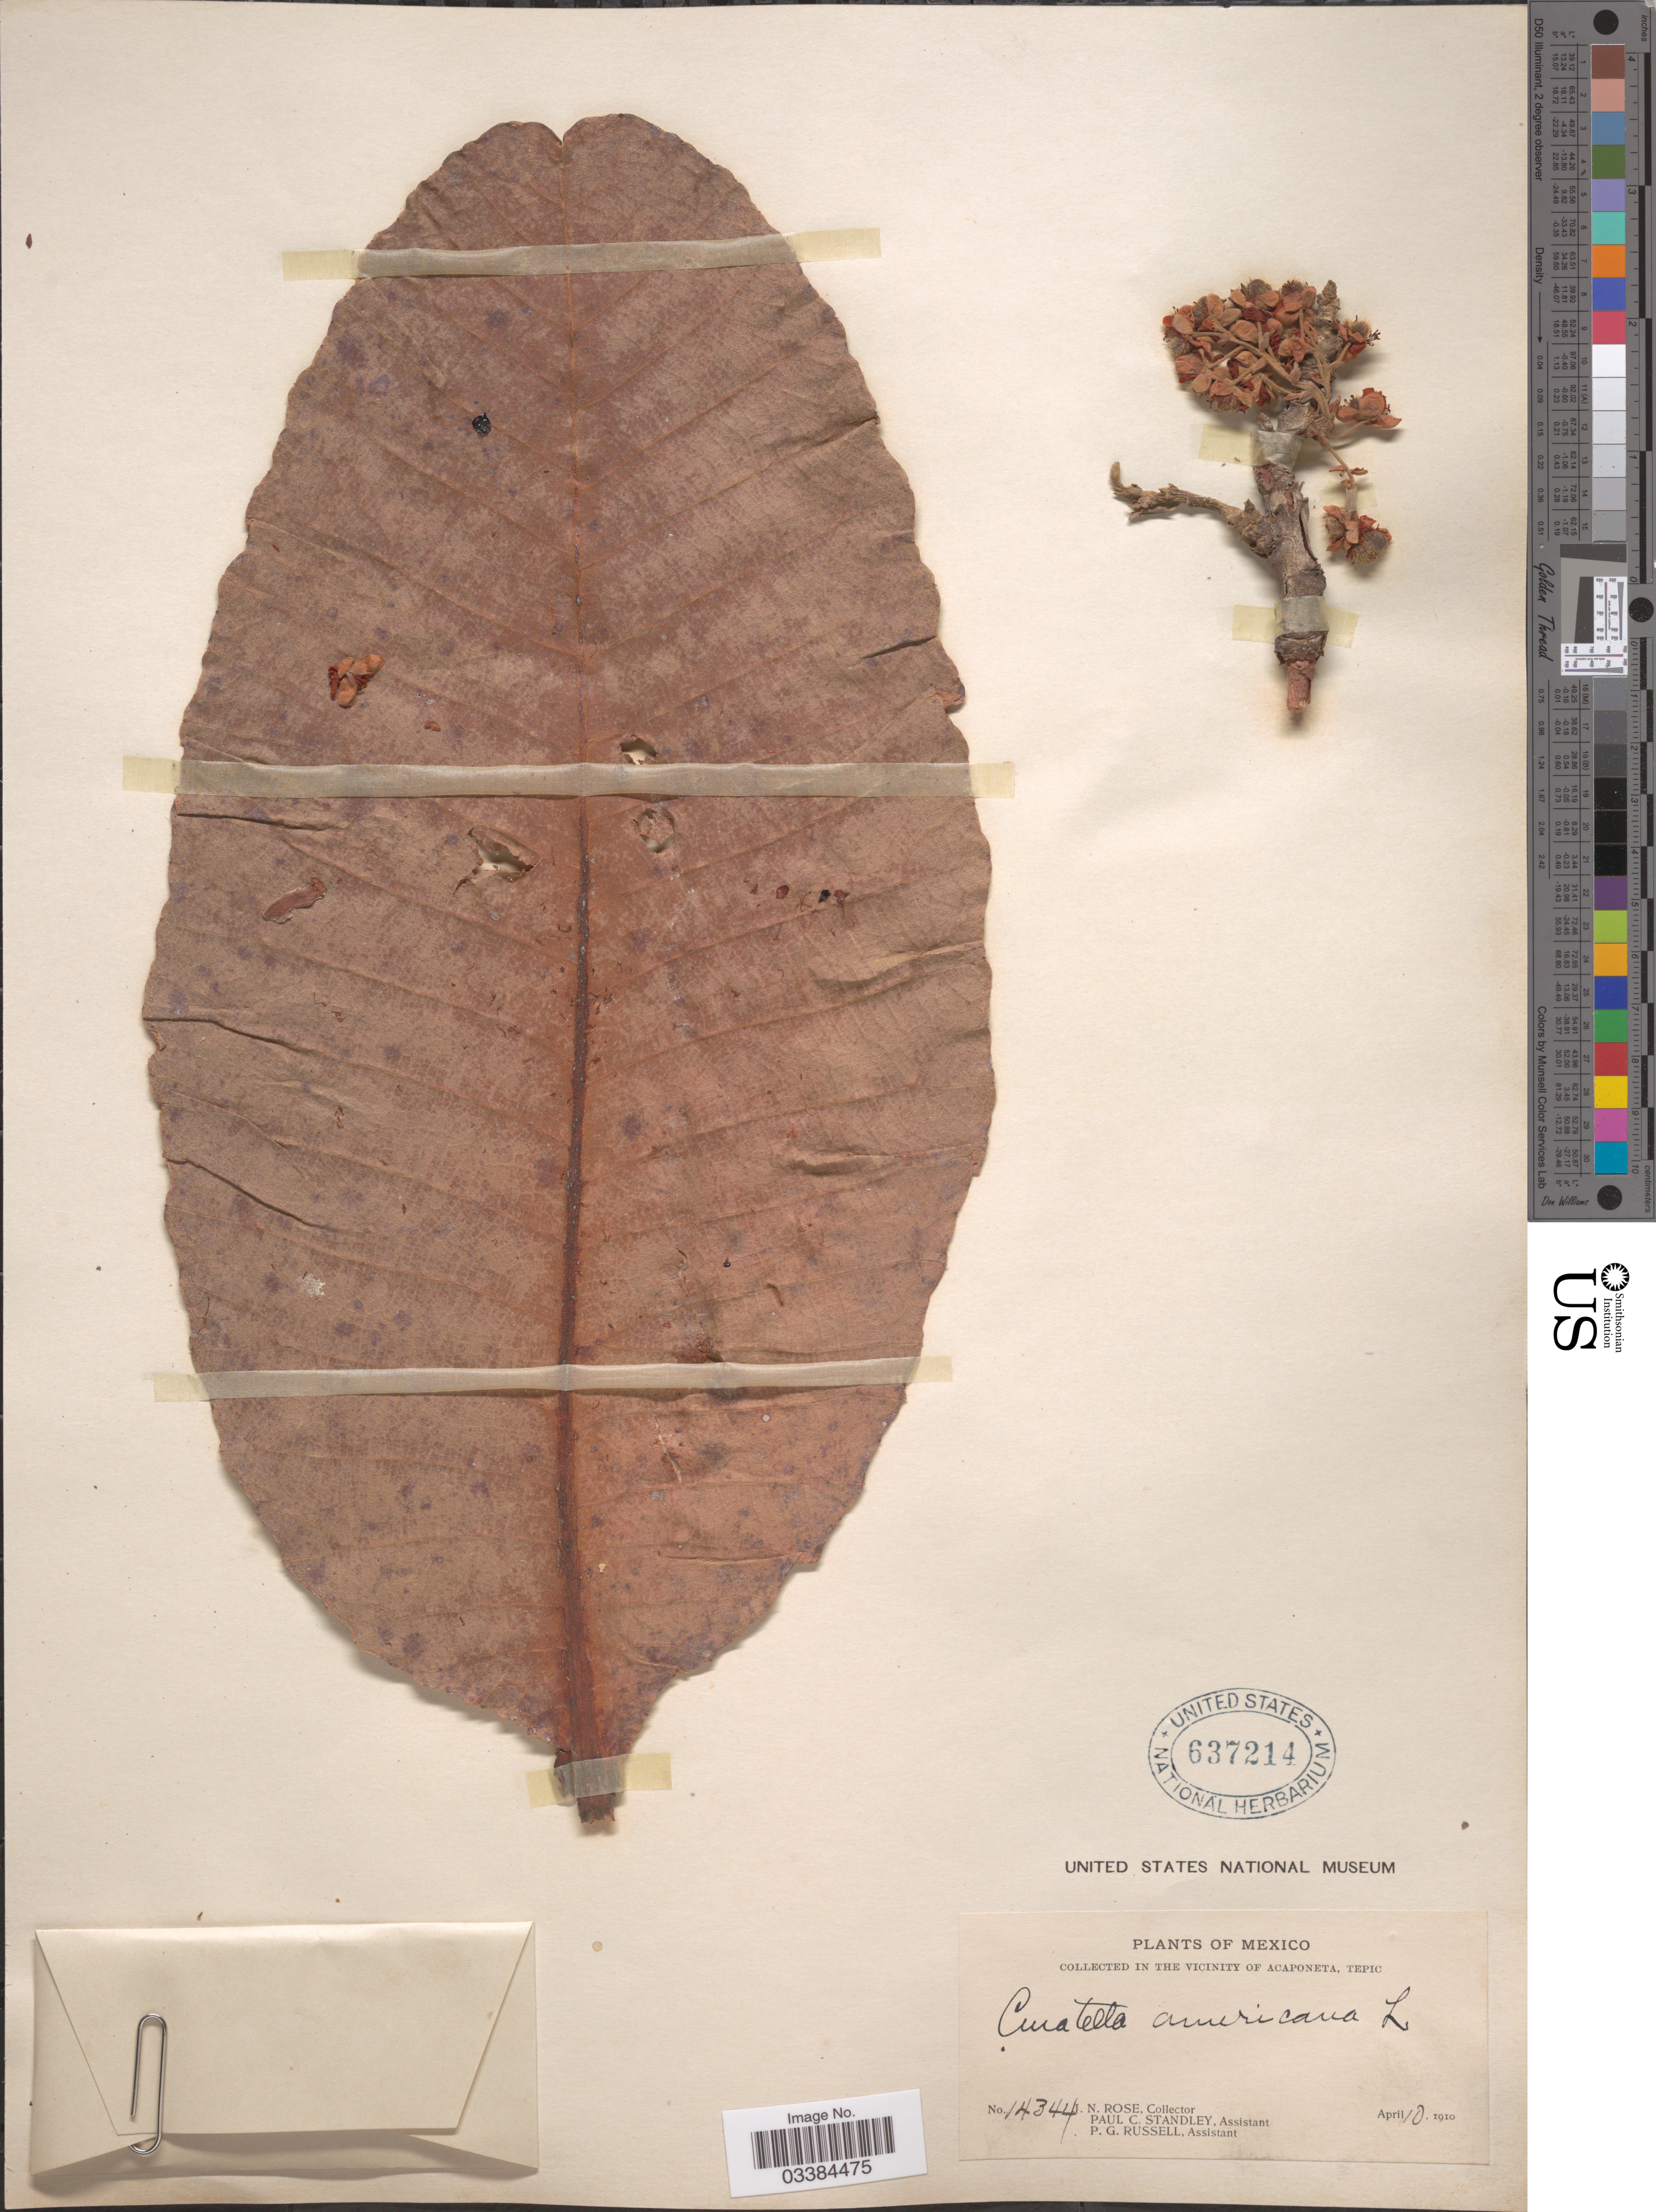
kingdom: Plantae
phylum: Tracheophyta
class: Magnoliopsida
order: Dilleniales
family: Dilleniaceae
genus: Curatella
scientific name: Curatella americana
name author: L.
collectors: J. N. Rose, P. C. Standley & P. G. Russell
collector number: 14344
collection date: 1910-04-10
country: Mexico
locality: In the vicinity of Acaponeta, Tepic.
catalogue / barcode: US 637214